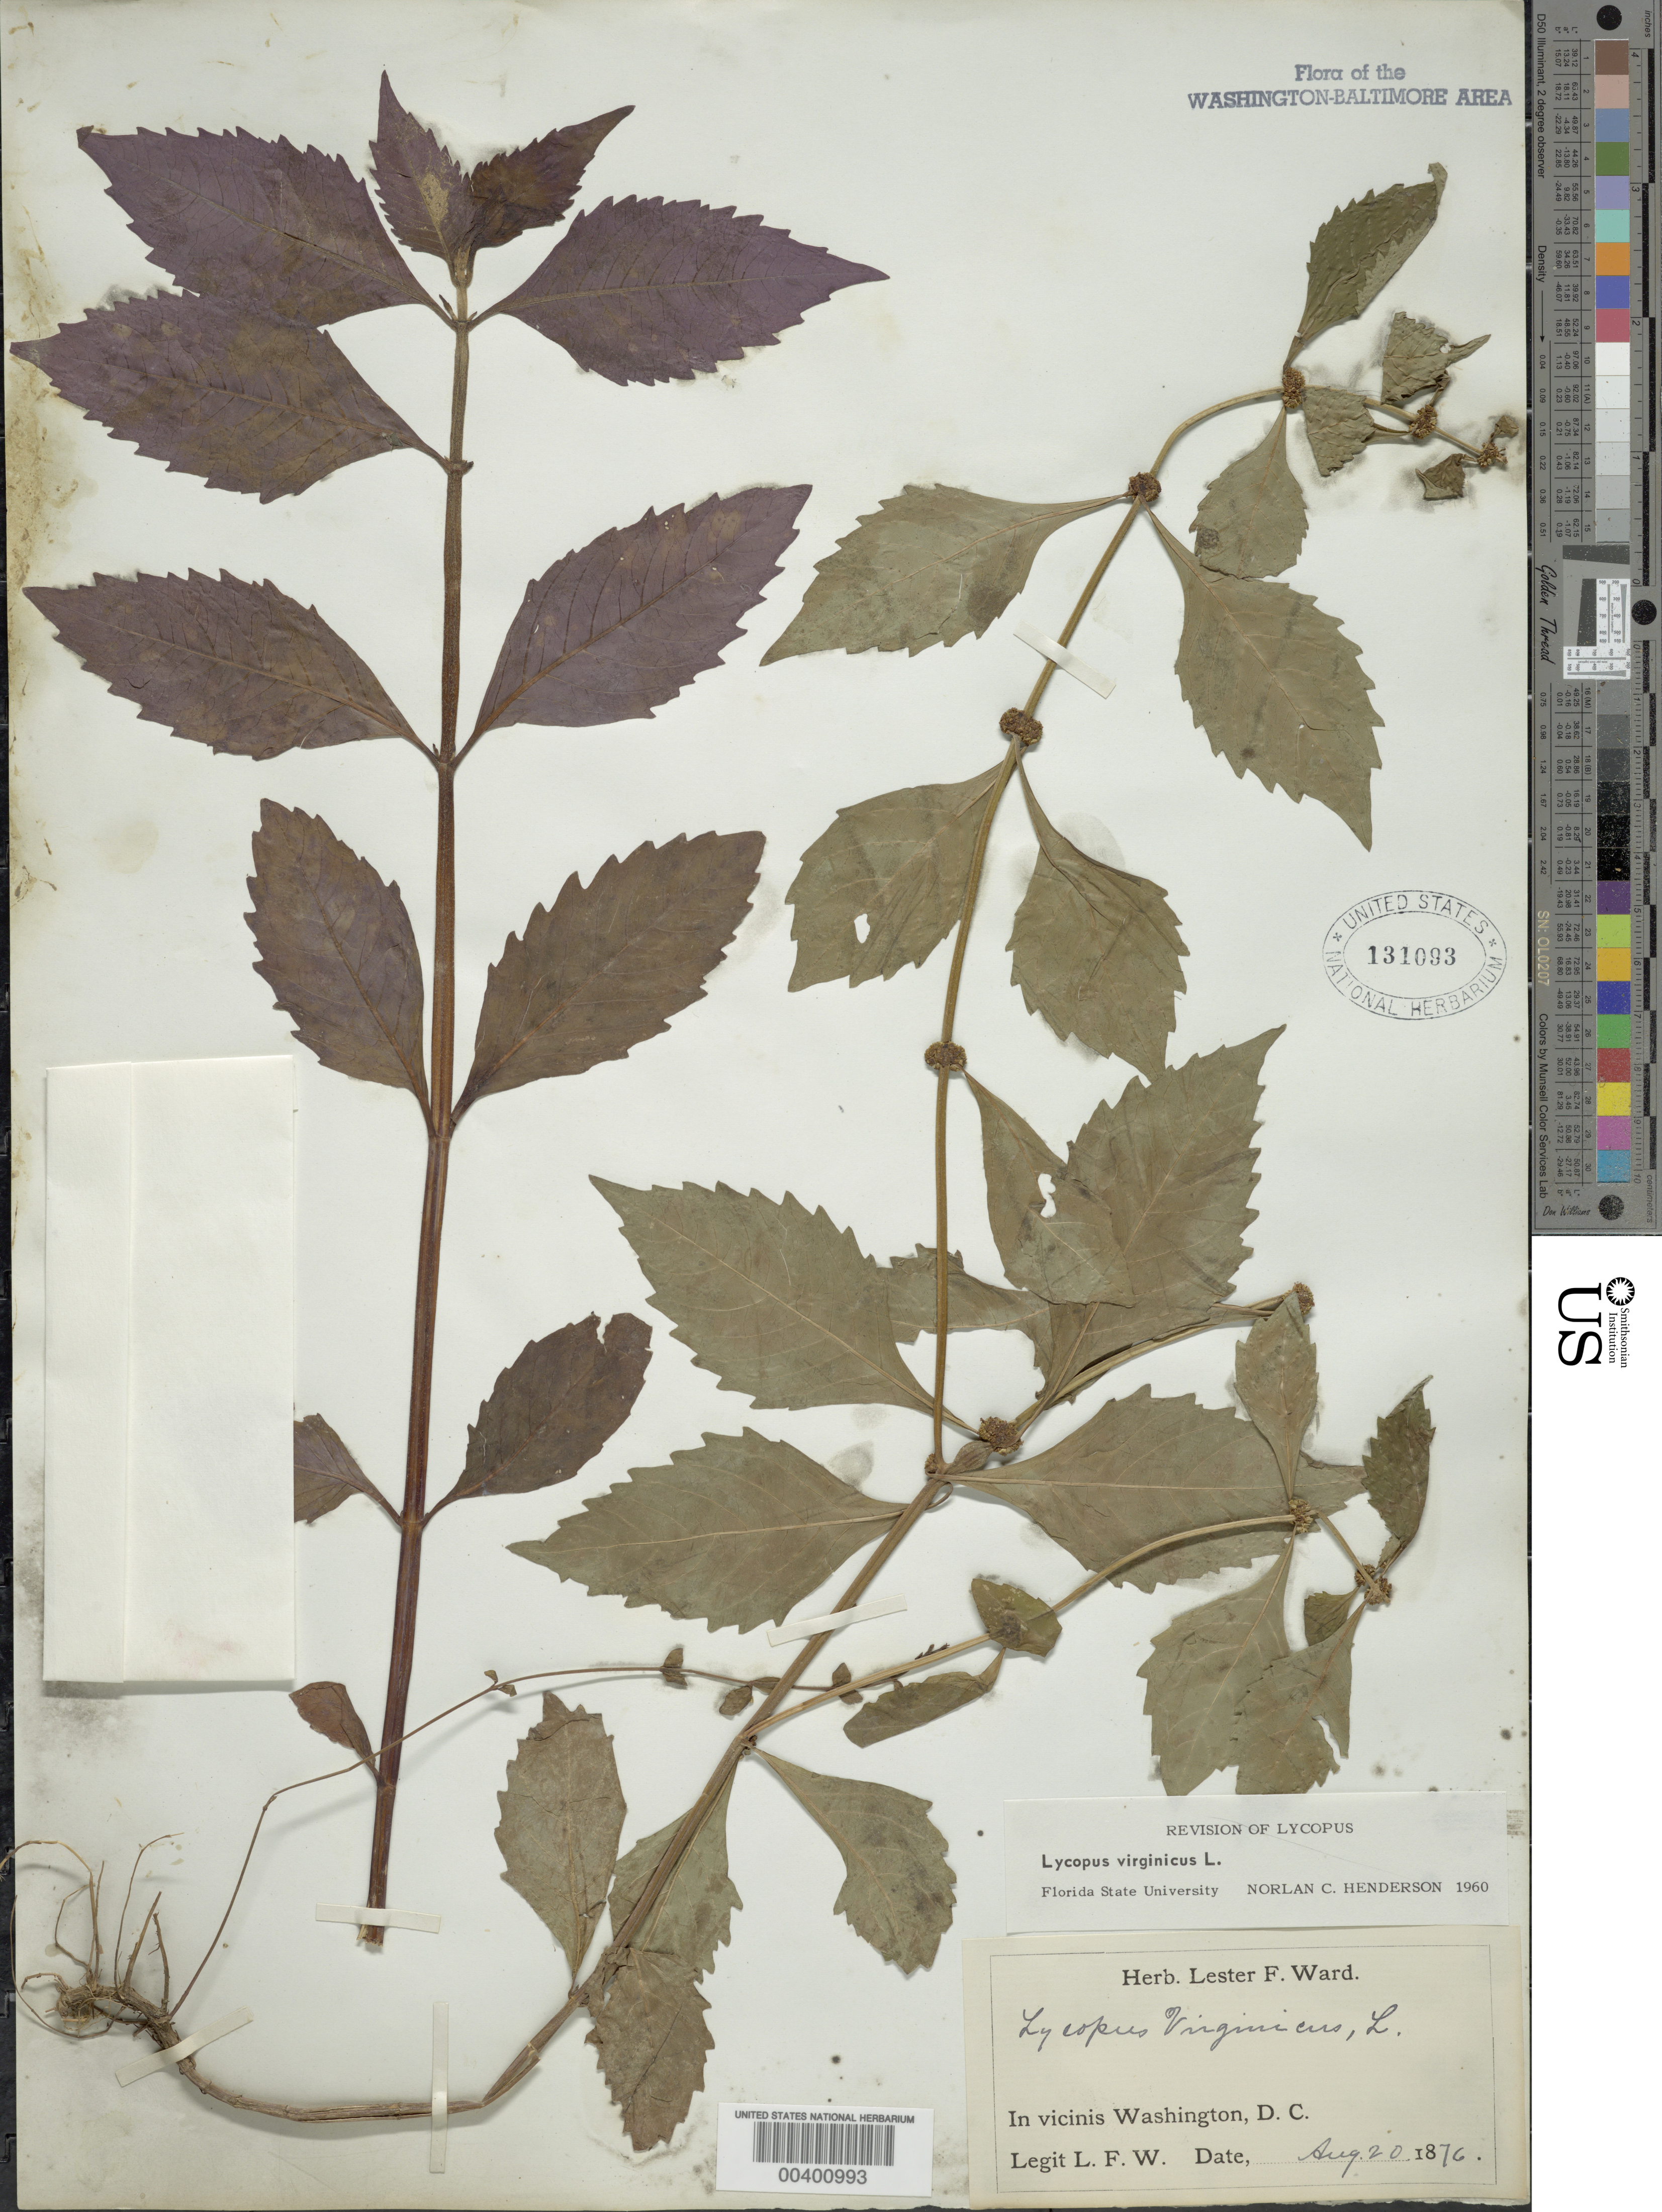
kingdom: Plantae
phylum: Tracheophyta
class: Magnoliopsida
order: Lamiales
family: Lamiaceae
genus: Lycopus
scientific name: Lycopus virginicus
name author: L.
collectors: L. F. Ward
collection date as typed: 20 Aug 1876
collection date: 1876-08-20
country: United States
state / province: District of Columbia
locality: Washington DC area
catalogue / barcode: US 131093